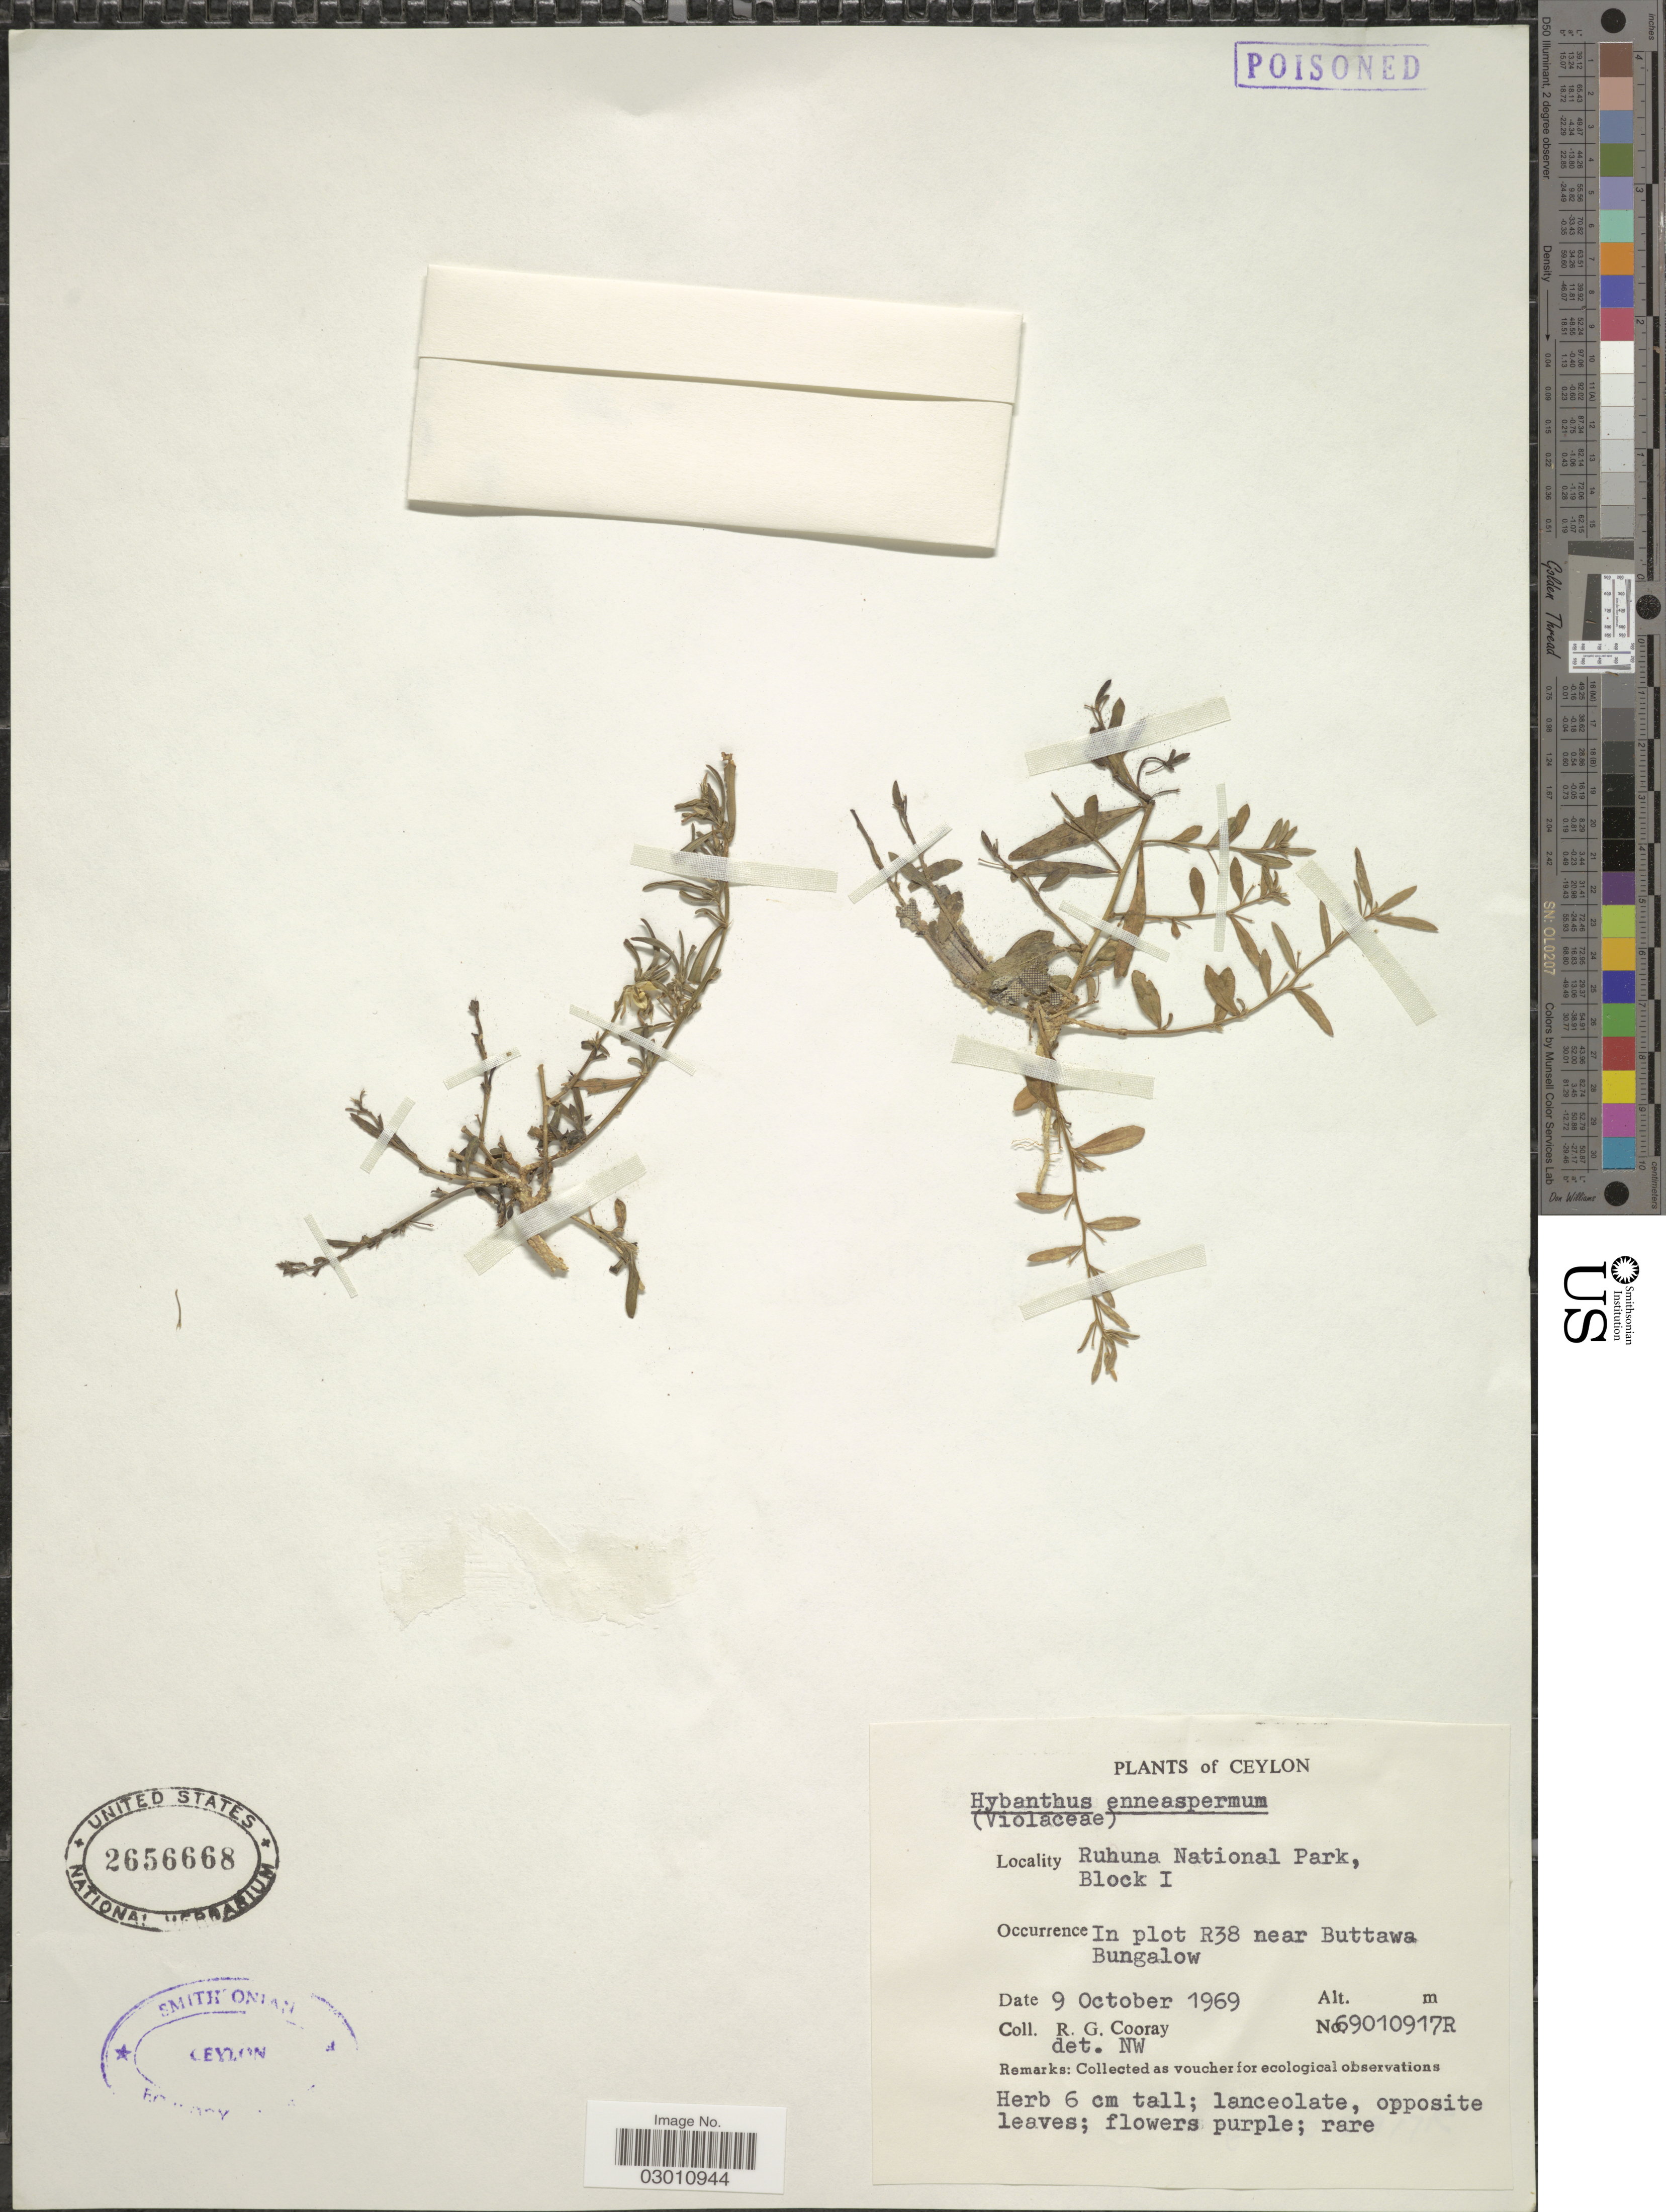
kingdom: Plantae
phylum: Tracheophyta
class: Magnoliopsida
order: Malpighiales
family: Violaceae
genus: Pigea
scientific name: Pigea enneasperma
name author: (L.) P.I. Forst.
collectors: R. Cooray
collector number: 69010917R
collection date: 1969-10-09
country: Sri Lanka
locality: Ceylon. Ruhuna National Park, Block I. In plot R38 near Buttawa Bungalow.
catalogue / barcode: US 2656668